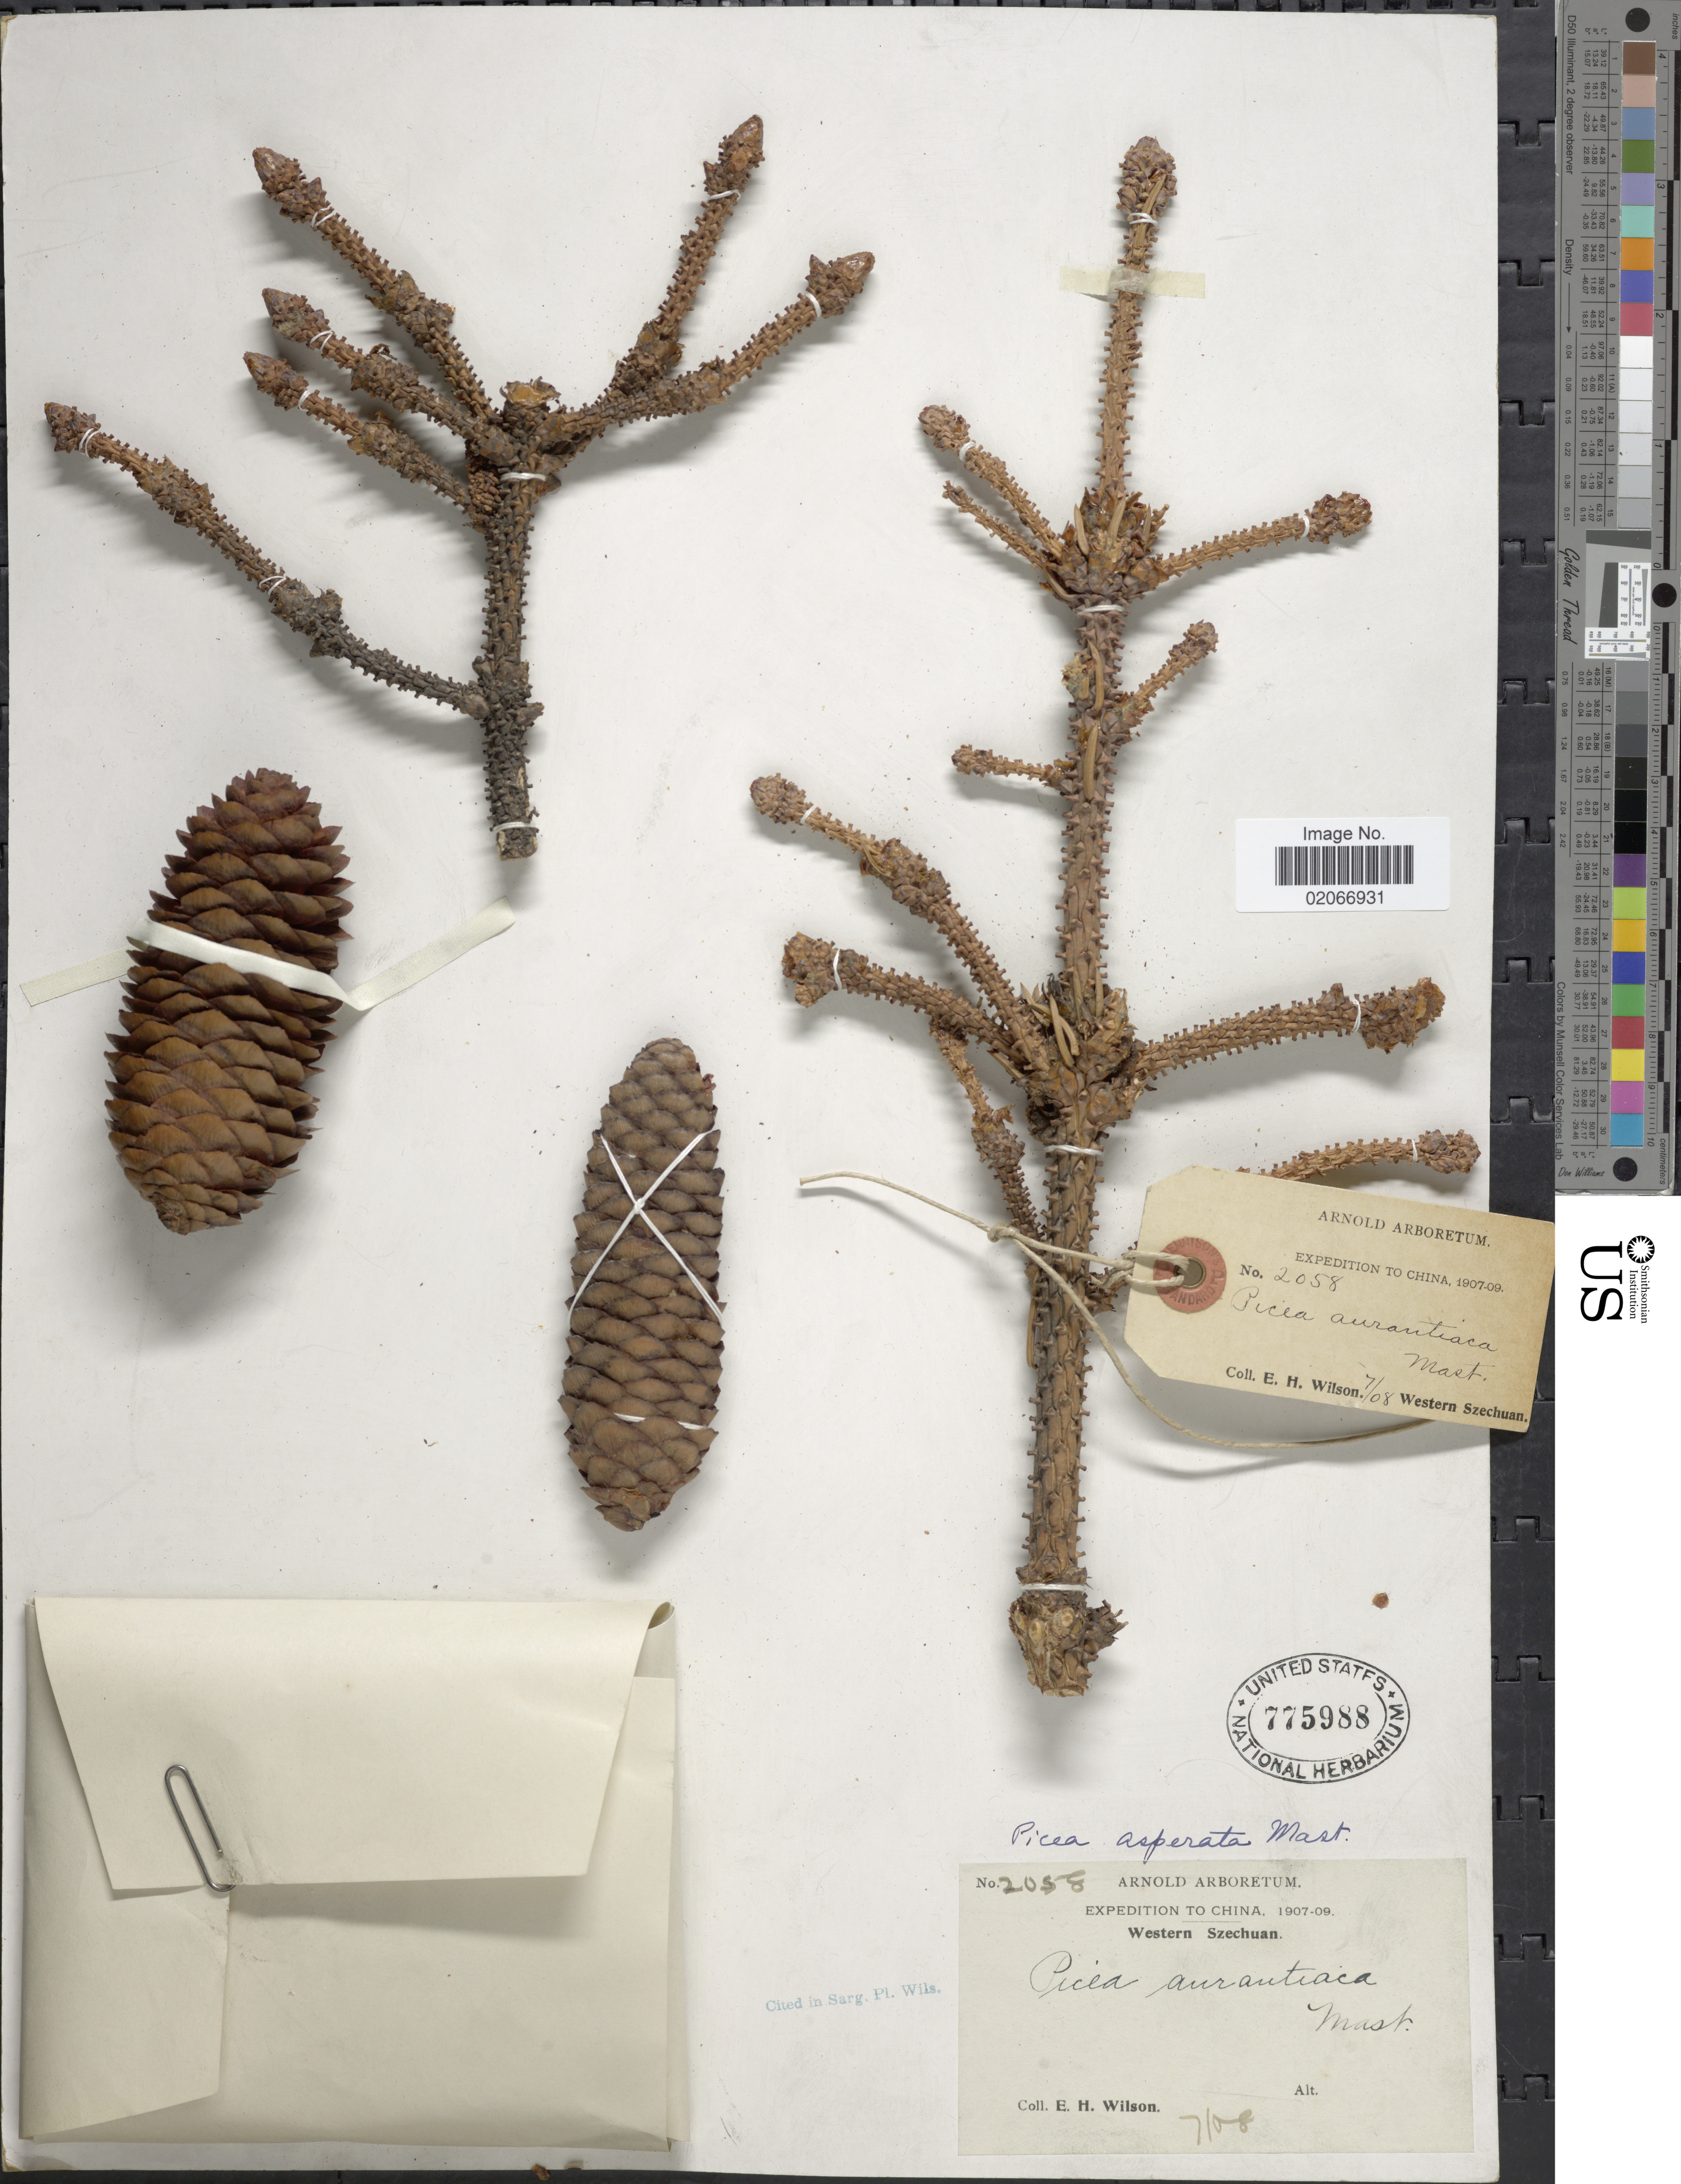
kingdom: Plantae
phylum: Tracheophyta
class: Pinopsida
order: Pinales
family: Pinaceae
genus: Picea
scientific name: Picea asperata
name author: Mast.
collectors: E. Wilson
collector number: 2058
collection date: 1908-07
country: China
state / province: Sichuan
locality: Western Szechuan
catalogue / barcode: US 775988